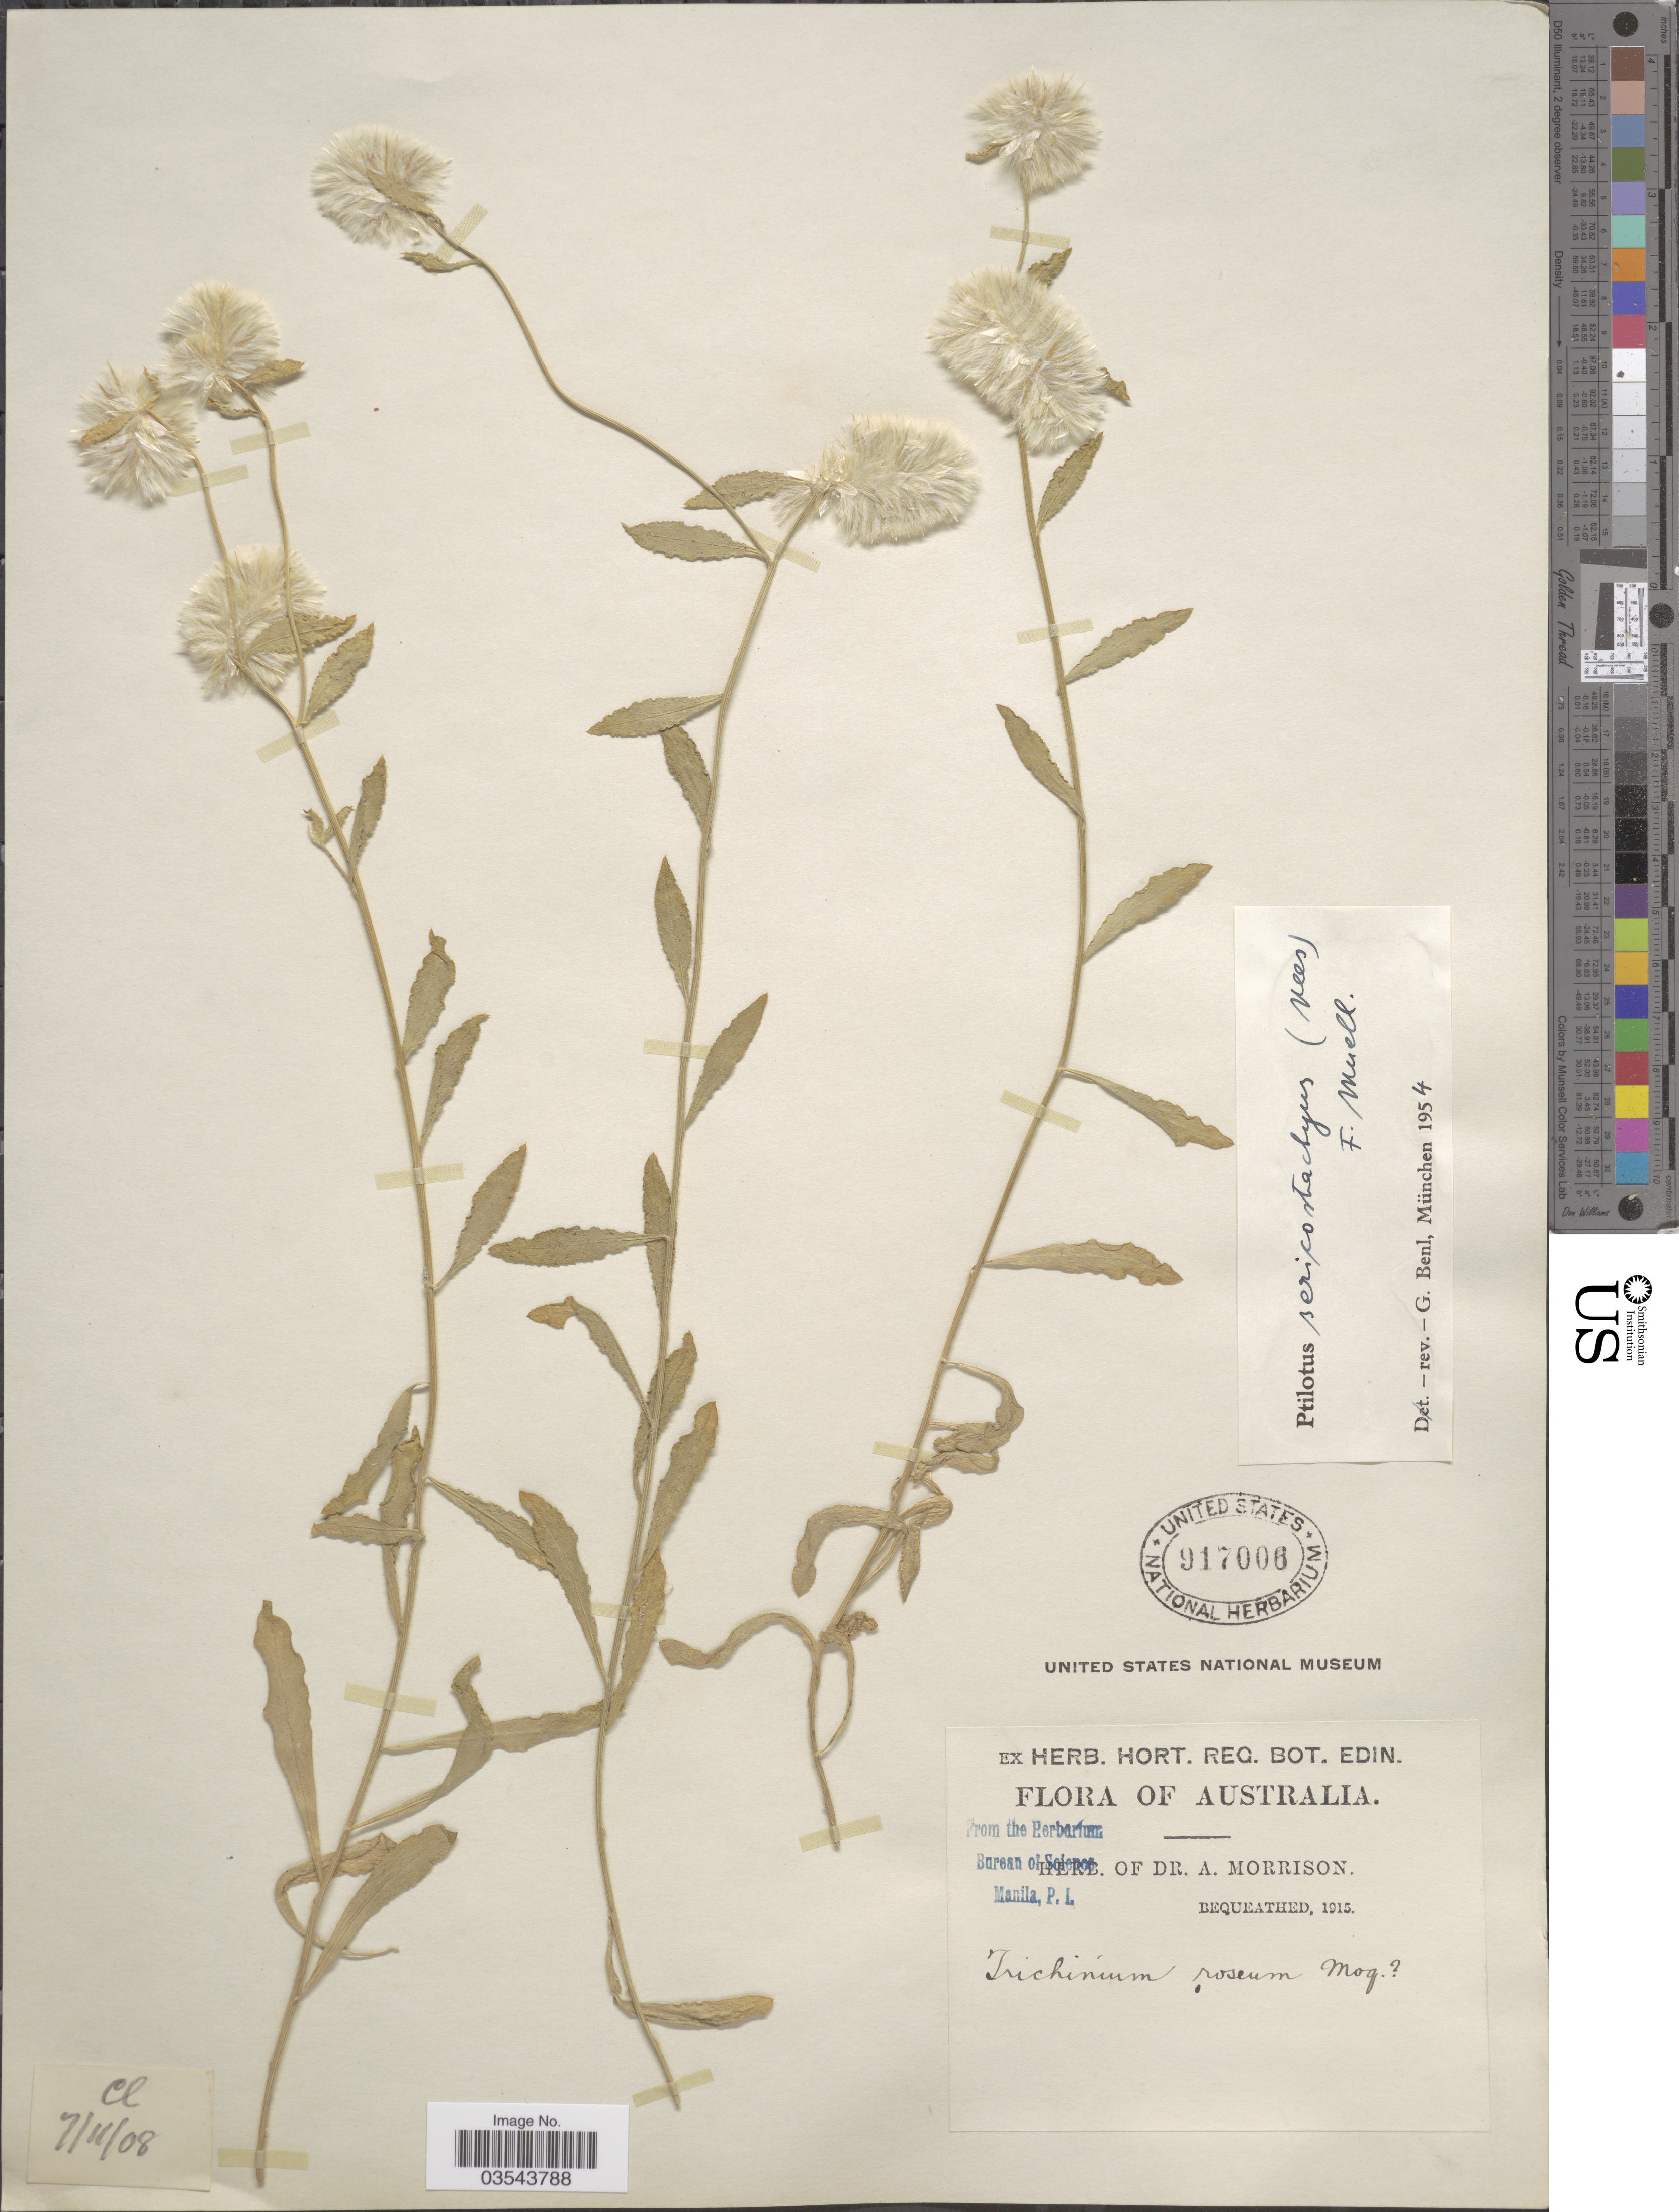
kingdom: Plantae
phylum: Tracheophyta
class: Magnoliopsida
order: Caryophyllales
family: Amaranthaceae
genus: Ptilotus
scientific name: Ptilotus sericostachyus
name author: (Nees) F. Muell.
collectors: ex herb. Dr. A. Morrison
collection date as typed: Transcribed d/m/y: 7/11/8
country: Australia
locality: Cl.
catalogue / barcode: US 917006